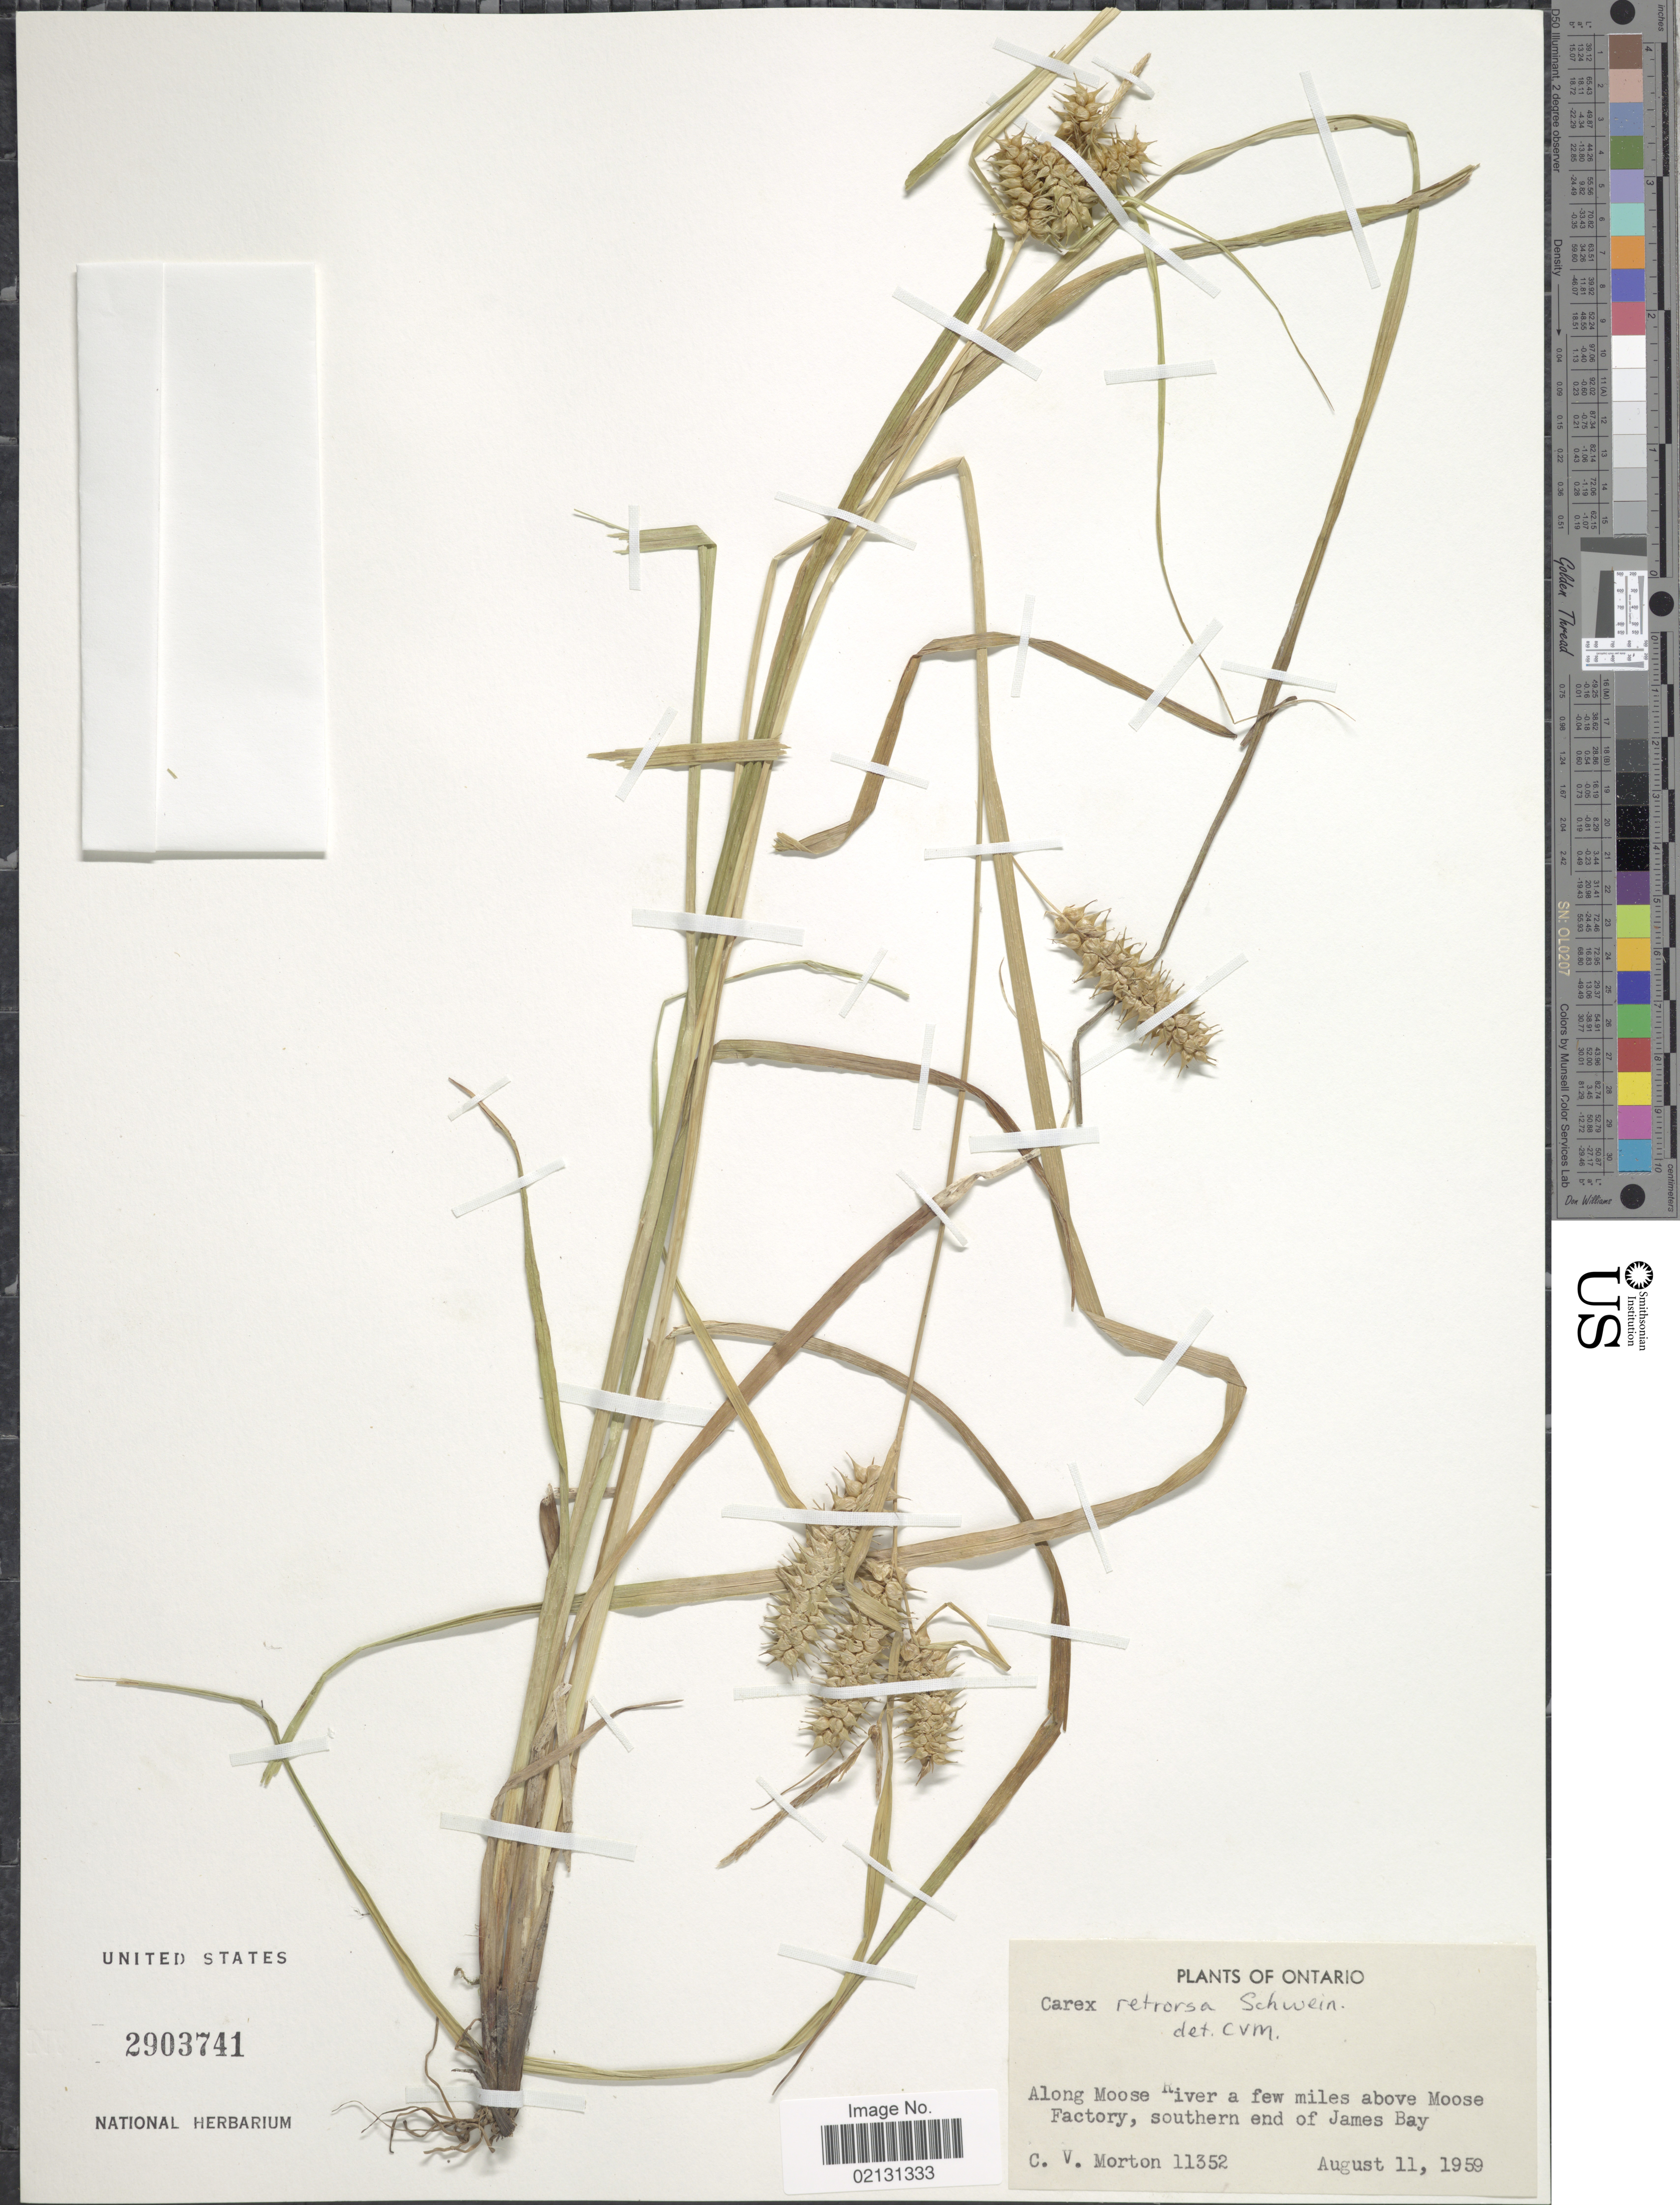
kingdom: Plantae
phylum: Tracheophyta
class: Liliopsida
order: Poales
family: Cyperaceae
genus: Carex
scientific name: Carex retrorsa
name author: Schwein.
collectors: C. V. Morton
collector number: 11352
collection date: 1959-08-11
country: Canada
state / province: Ontario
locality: Along Moose River, a few miles above Moose Factory, southern end of James Bay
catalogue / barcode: US 2903741